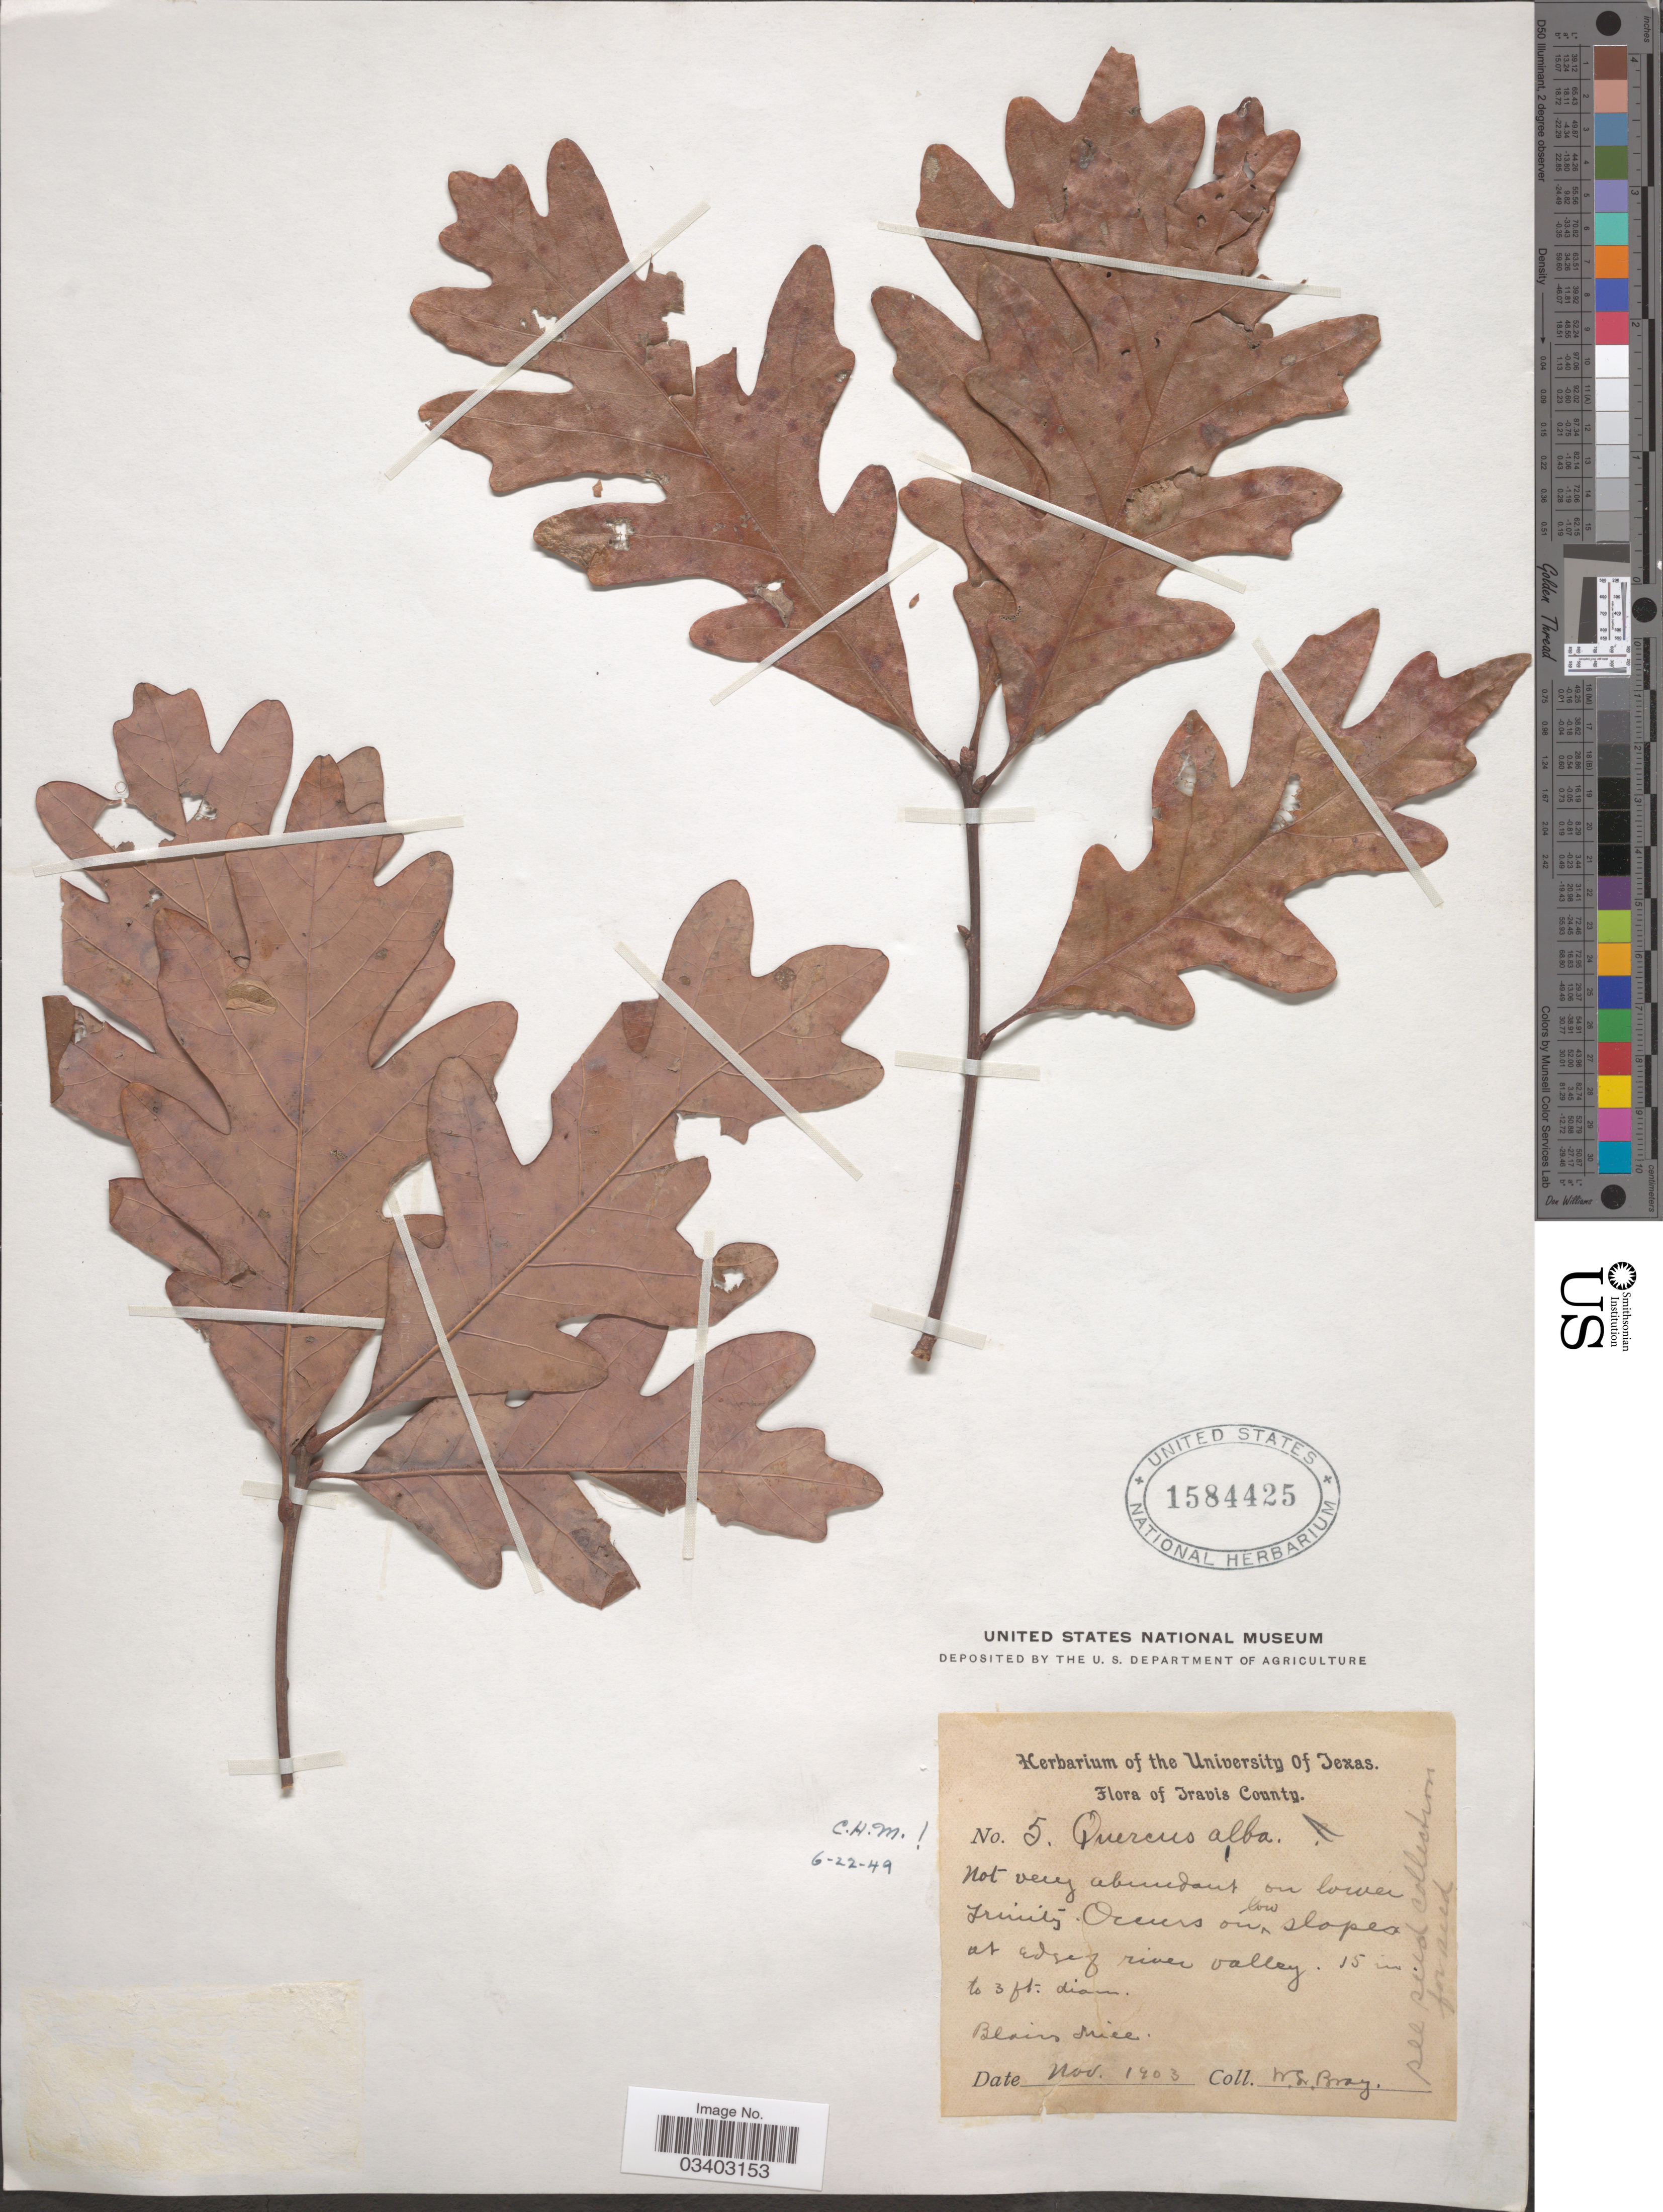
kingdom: Plantae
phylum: Tracheophyta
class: Magnoliopsida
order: Fagales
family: Fagaceae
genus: Quercus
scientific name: Quercus alba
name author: L.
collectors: W. L. Bray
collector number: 5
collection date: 1903-11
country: United States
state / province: Texas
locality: Travis County. On Lower Trinity.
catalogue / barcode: US 1584425